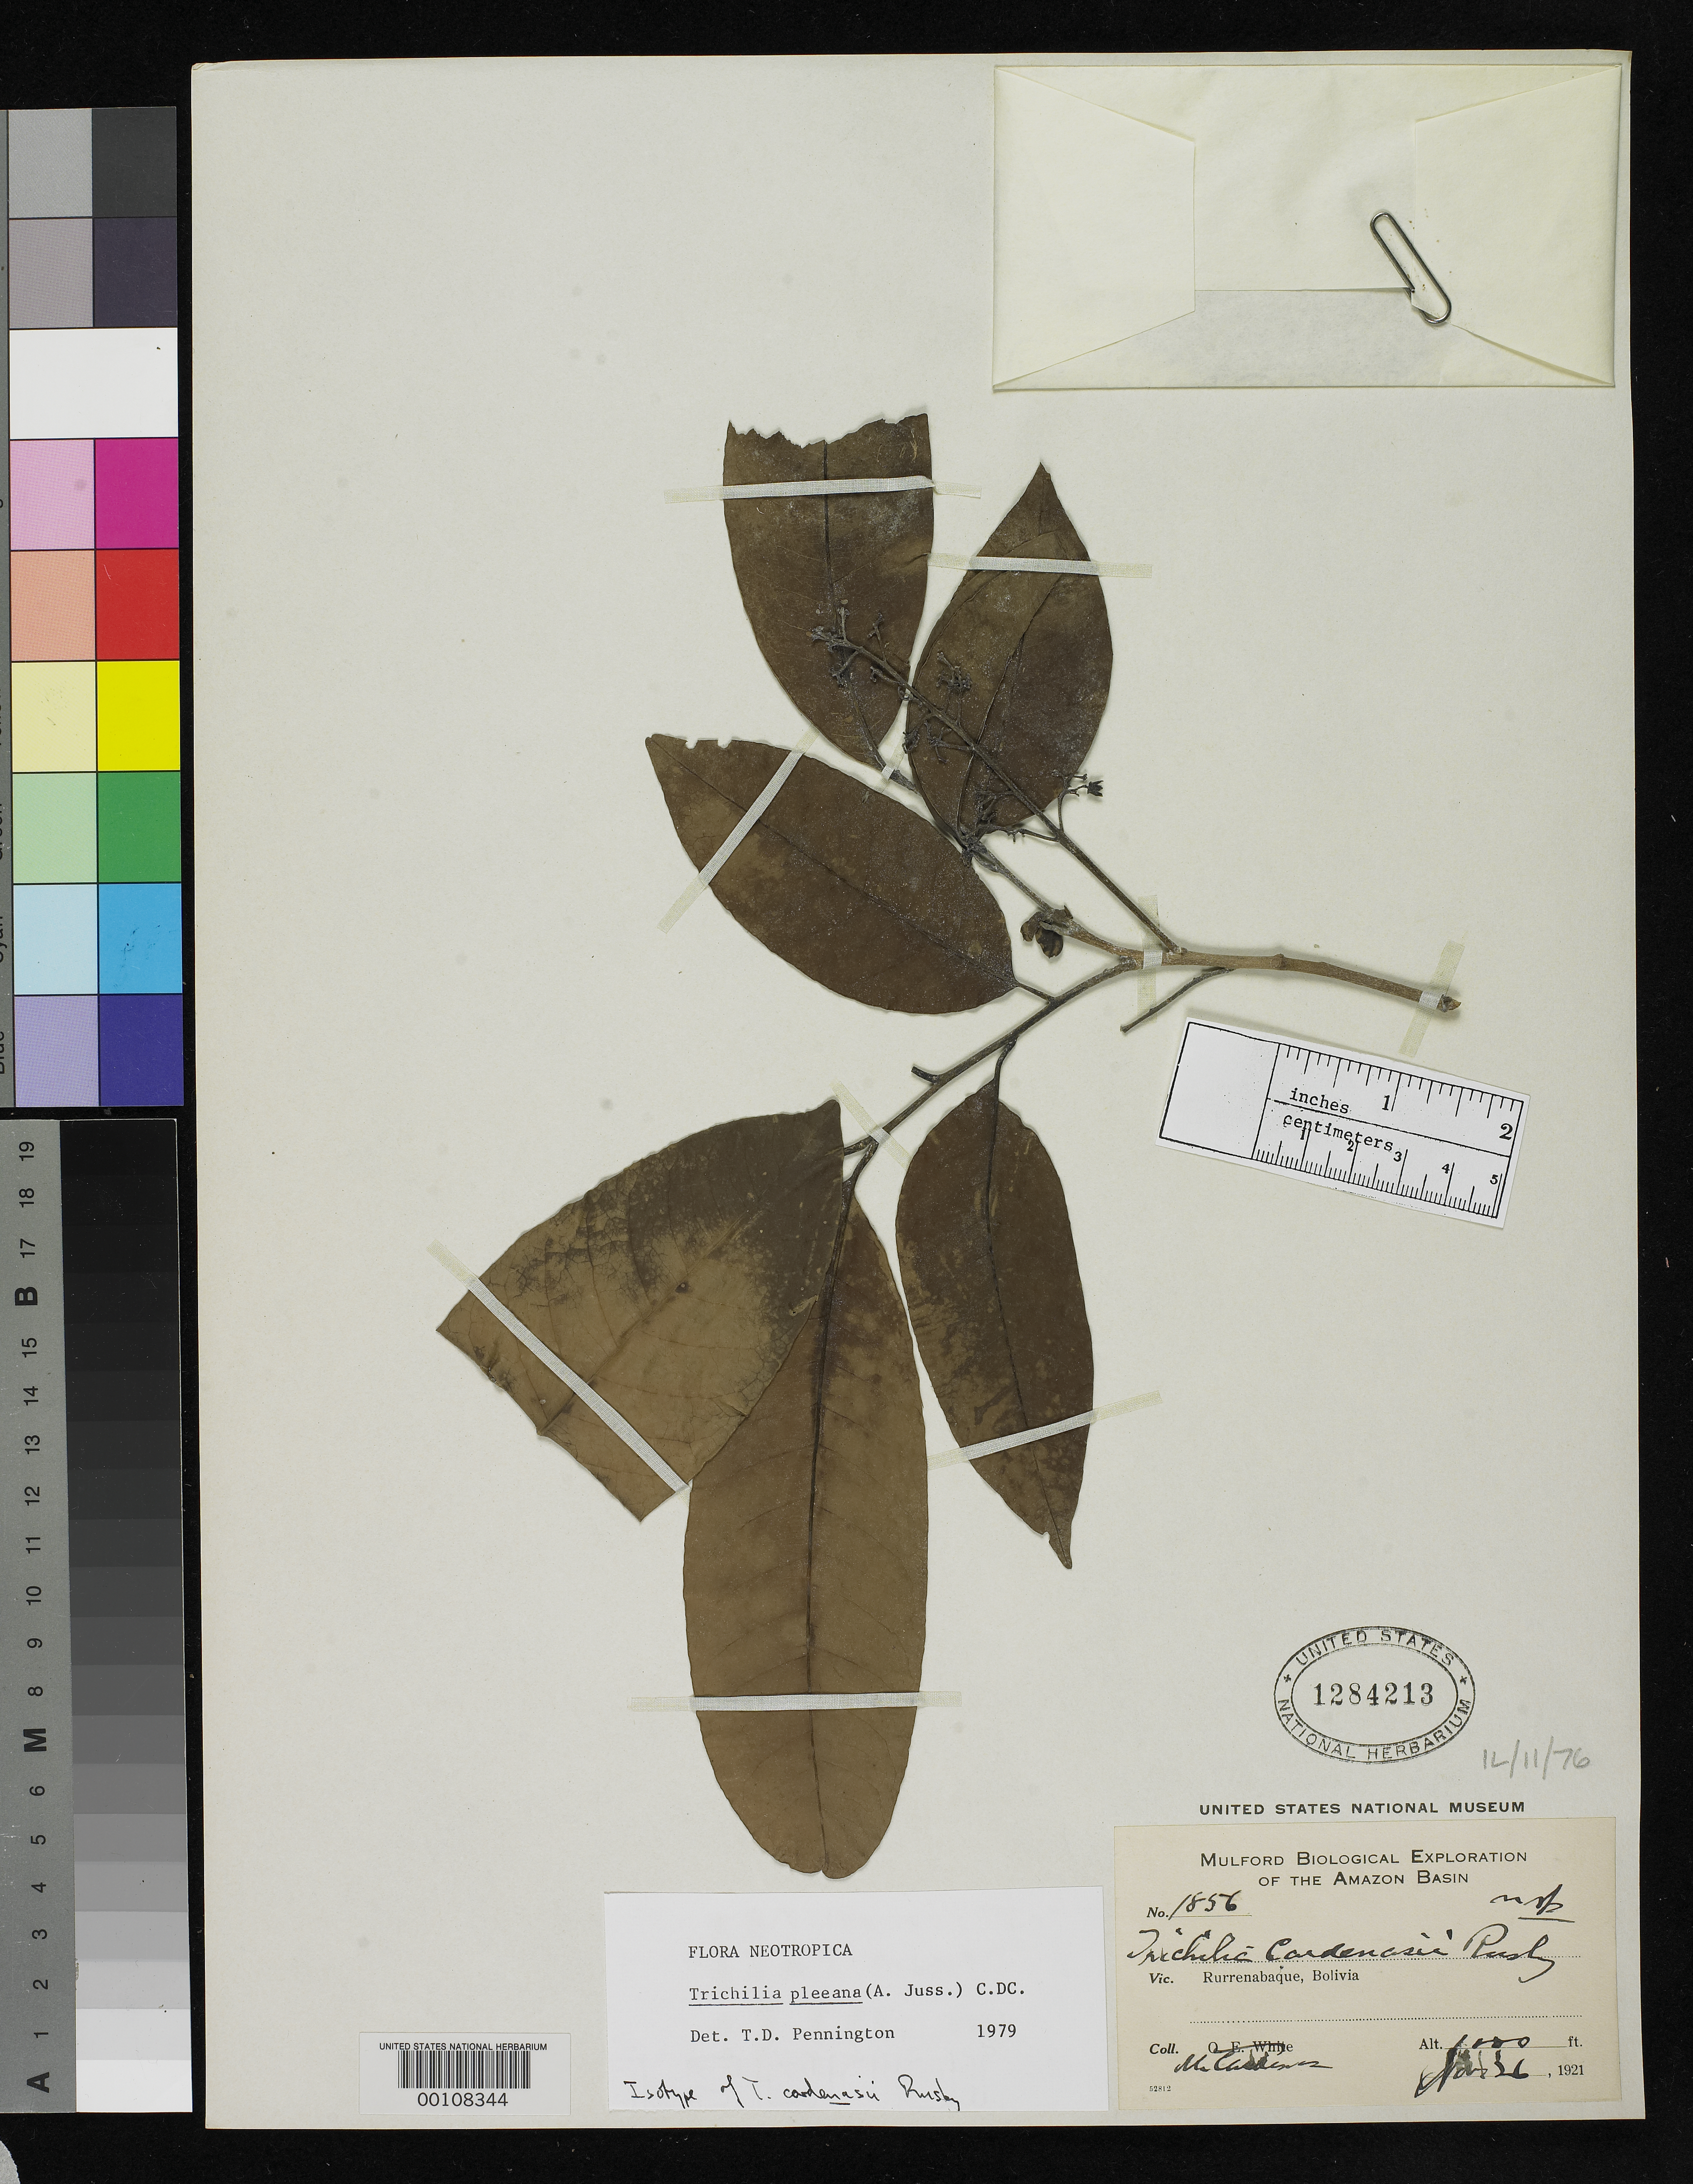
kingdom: Plantae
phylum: Tracheophyta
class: Magnoliopsida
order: Sapindales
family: Meliaceae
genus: Trichilia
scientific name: Trichilia cardenasii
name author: Rusby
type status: Isotype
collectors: M. Cárdenas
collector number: Mulford Biol. Exped. 1856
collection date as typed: Nov. 26, 1921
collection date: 1921-11-26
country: Bolivia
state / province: Beni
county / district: José Ballivián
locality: Rurrenabaque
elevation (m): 305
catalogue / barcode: US 1284213